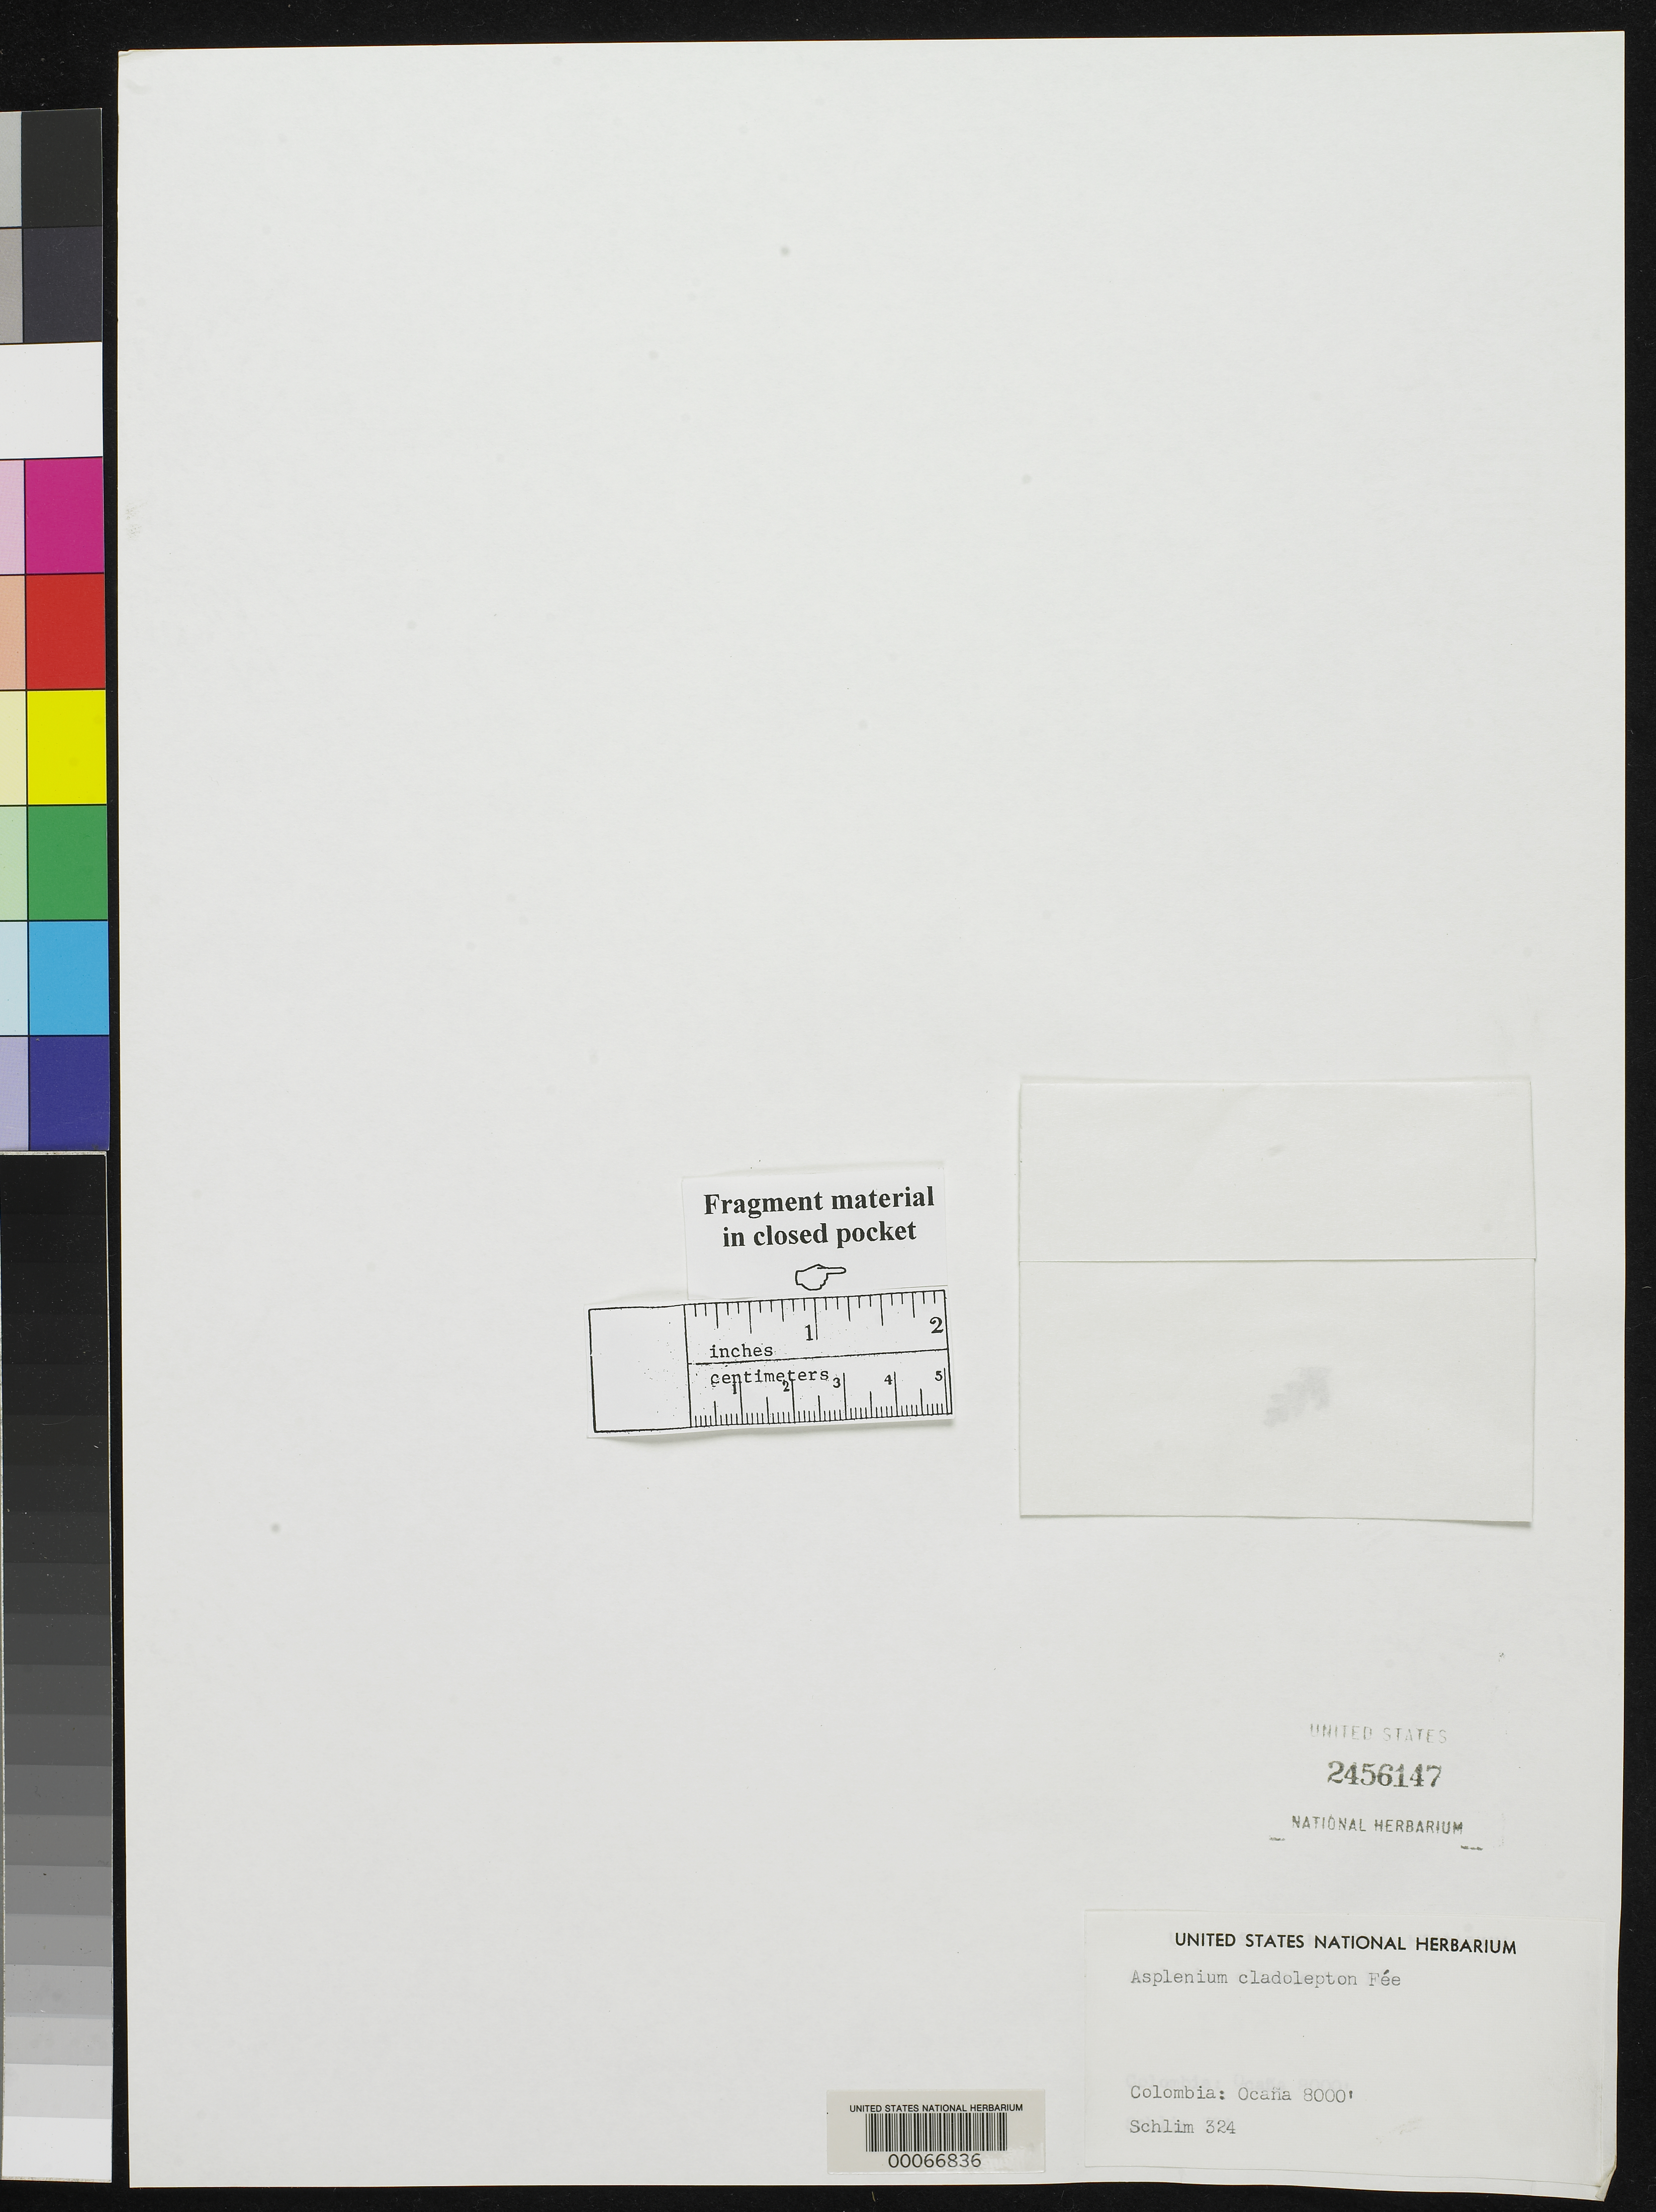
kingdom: Plantae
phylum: Tracheophyta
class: Polypodiopsida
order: Polypodiales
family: Aspleniaceae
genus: Asplenium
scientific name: Asplenium cladolepton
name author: Fée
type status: Isotype Fragment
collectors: L. Schlim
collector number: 324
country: Colombia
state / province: Norte de Santander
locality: Ocana.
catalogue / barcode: US 2456147